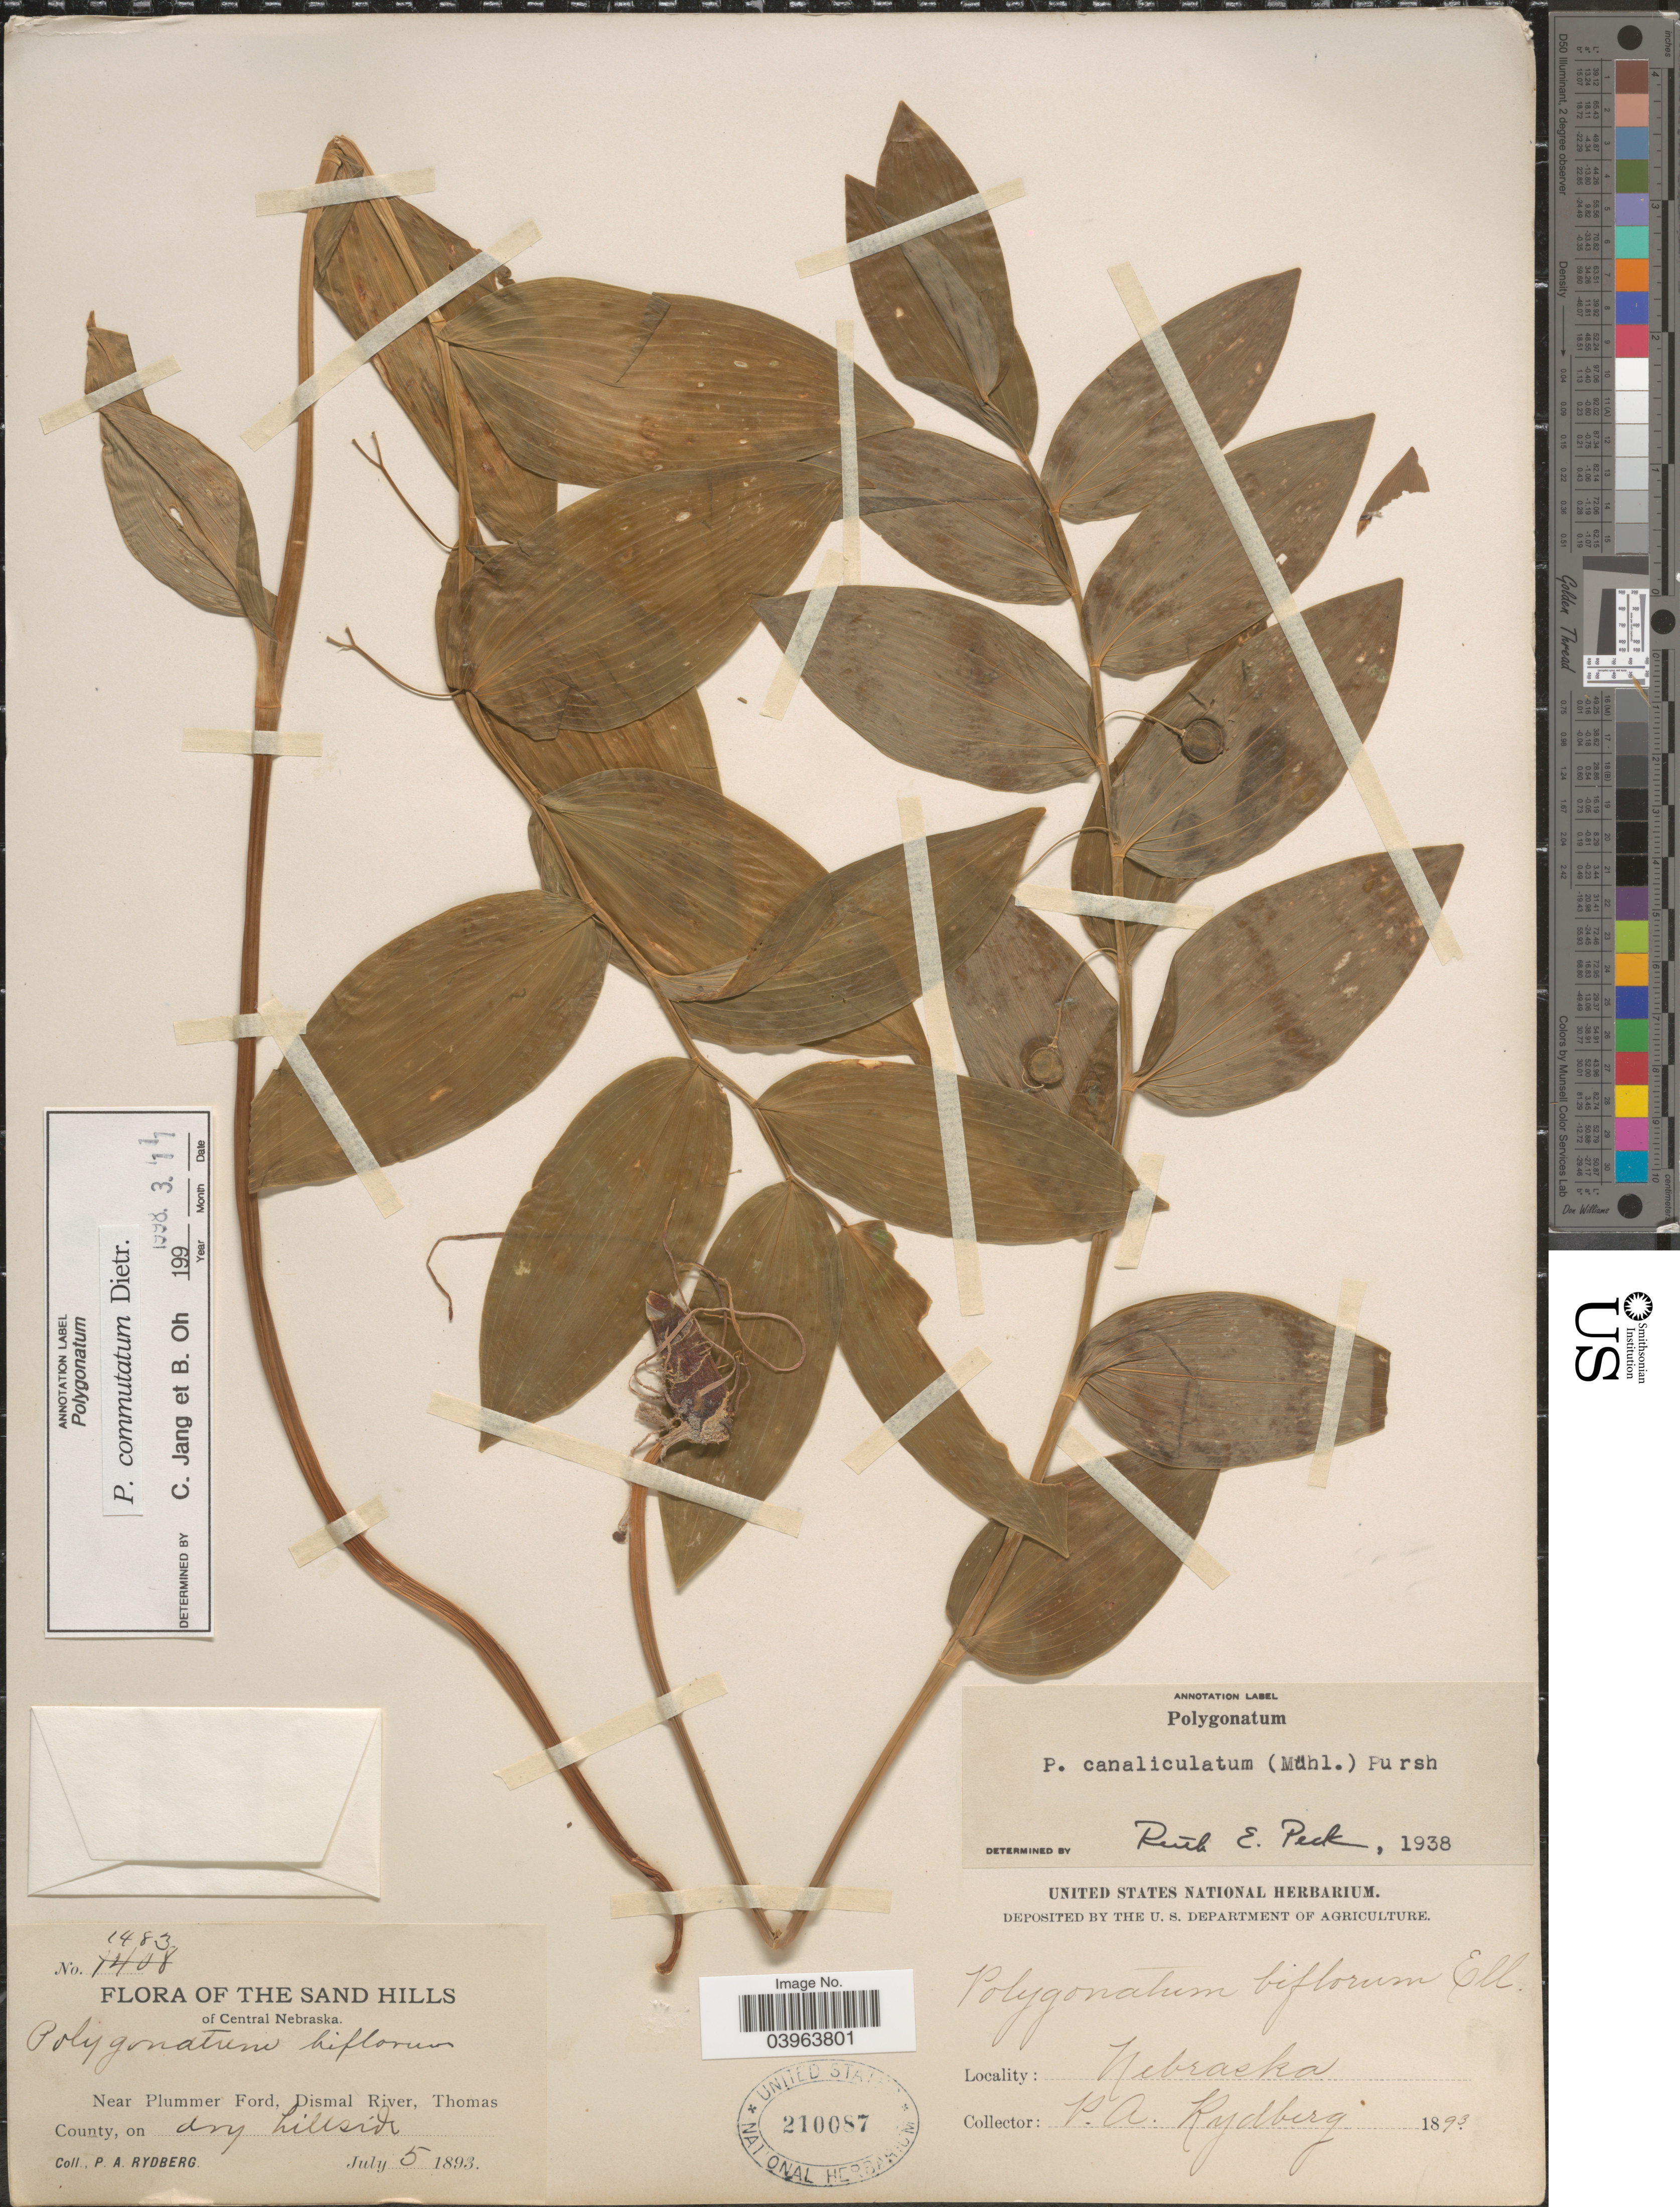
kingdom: Plantae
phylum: Tracheophyta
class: Liliopsida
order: Asparagales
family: Asparagaceae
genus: Polygonatum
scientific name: Polygonatum commutatum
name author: (Schult. f.) A. Dietr.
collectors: P. A. Rydberg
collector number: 1483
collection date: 1893-07-05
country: United States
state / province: Nebraska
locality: The Sand Hills of Central Nebraska. Near Plummer Ford, Dismal River, Thomas County, on dry hillside.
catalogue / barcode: US 210087